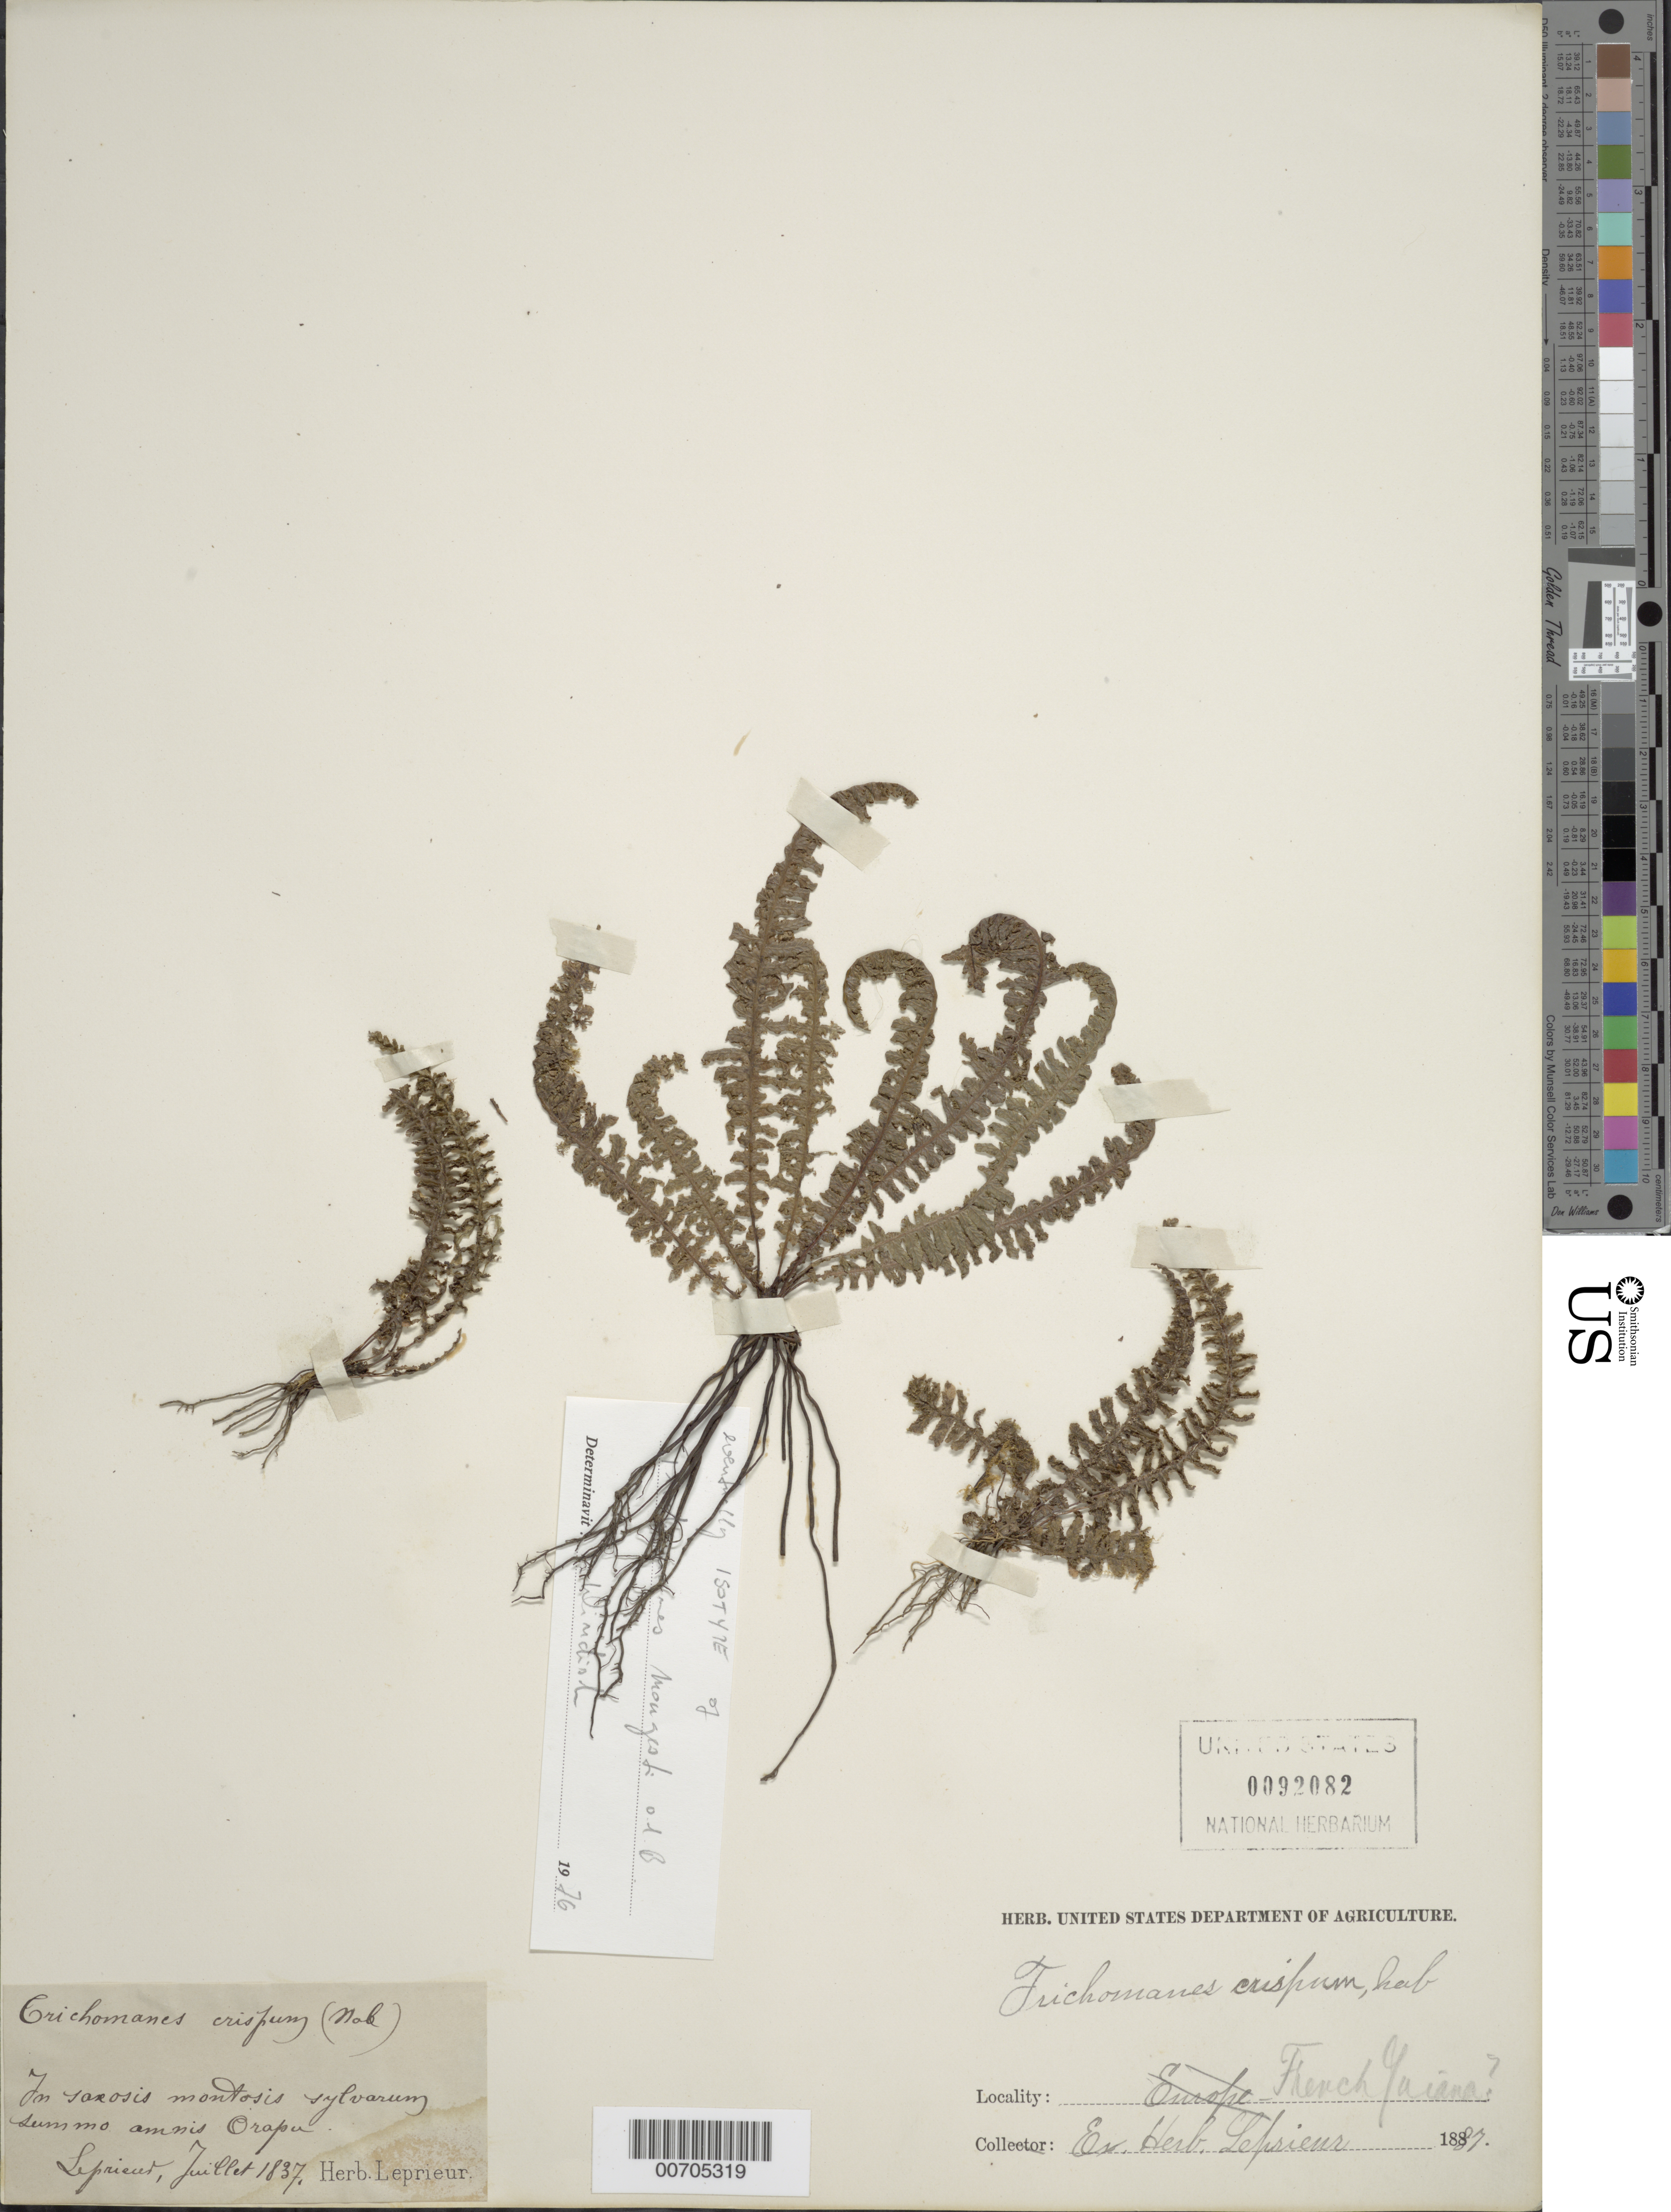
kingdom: Plantae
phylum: Tracheophyta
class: Polypodiopsida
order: Hymenophyllales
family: Hymenophyllaceae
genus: Trichomanes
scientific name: Trichomanes mougeotii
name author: Bosch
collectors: F. M. R. Leprieur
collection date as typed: July 1837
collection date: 1837-07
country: French Guiana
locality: Orapu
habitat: In saxosis montosis sylvanum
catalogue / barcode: US 92082